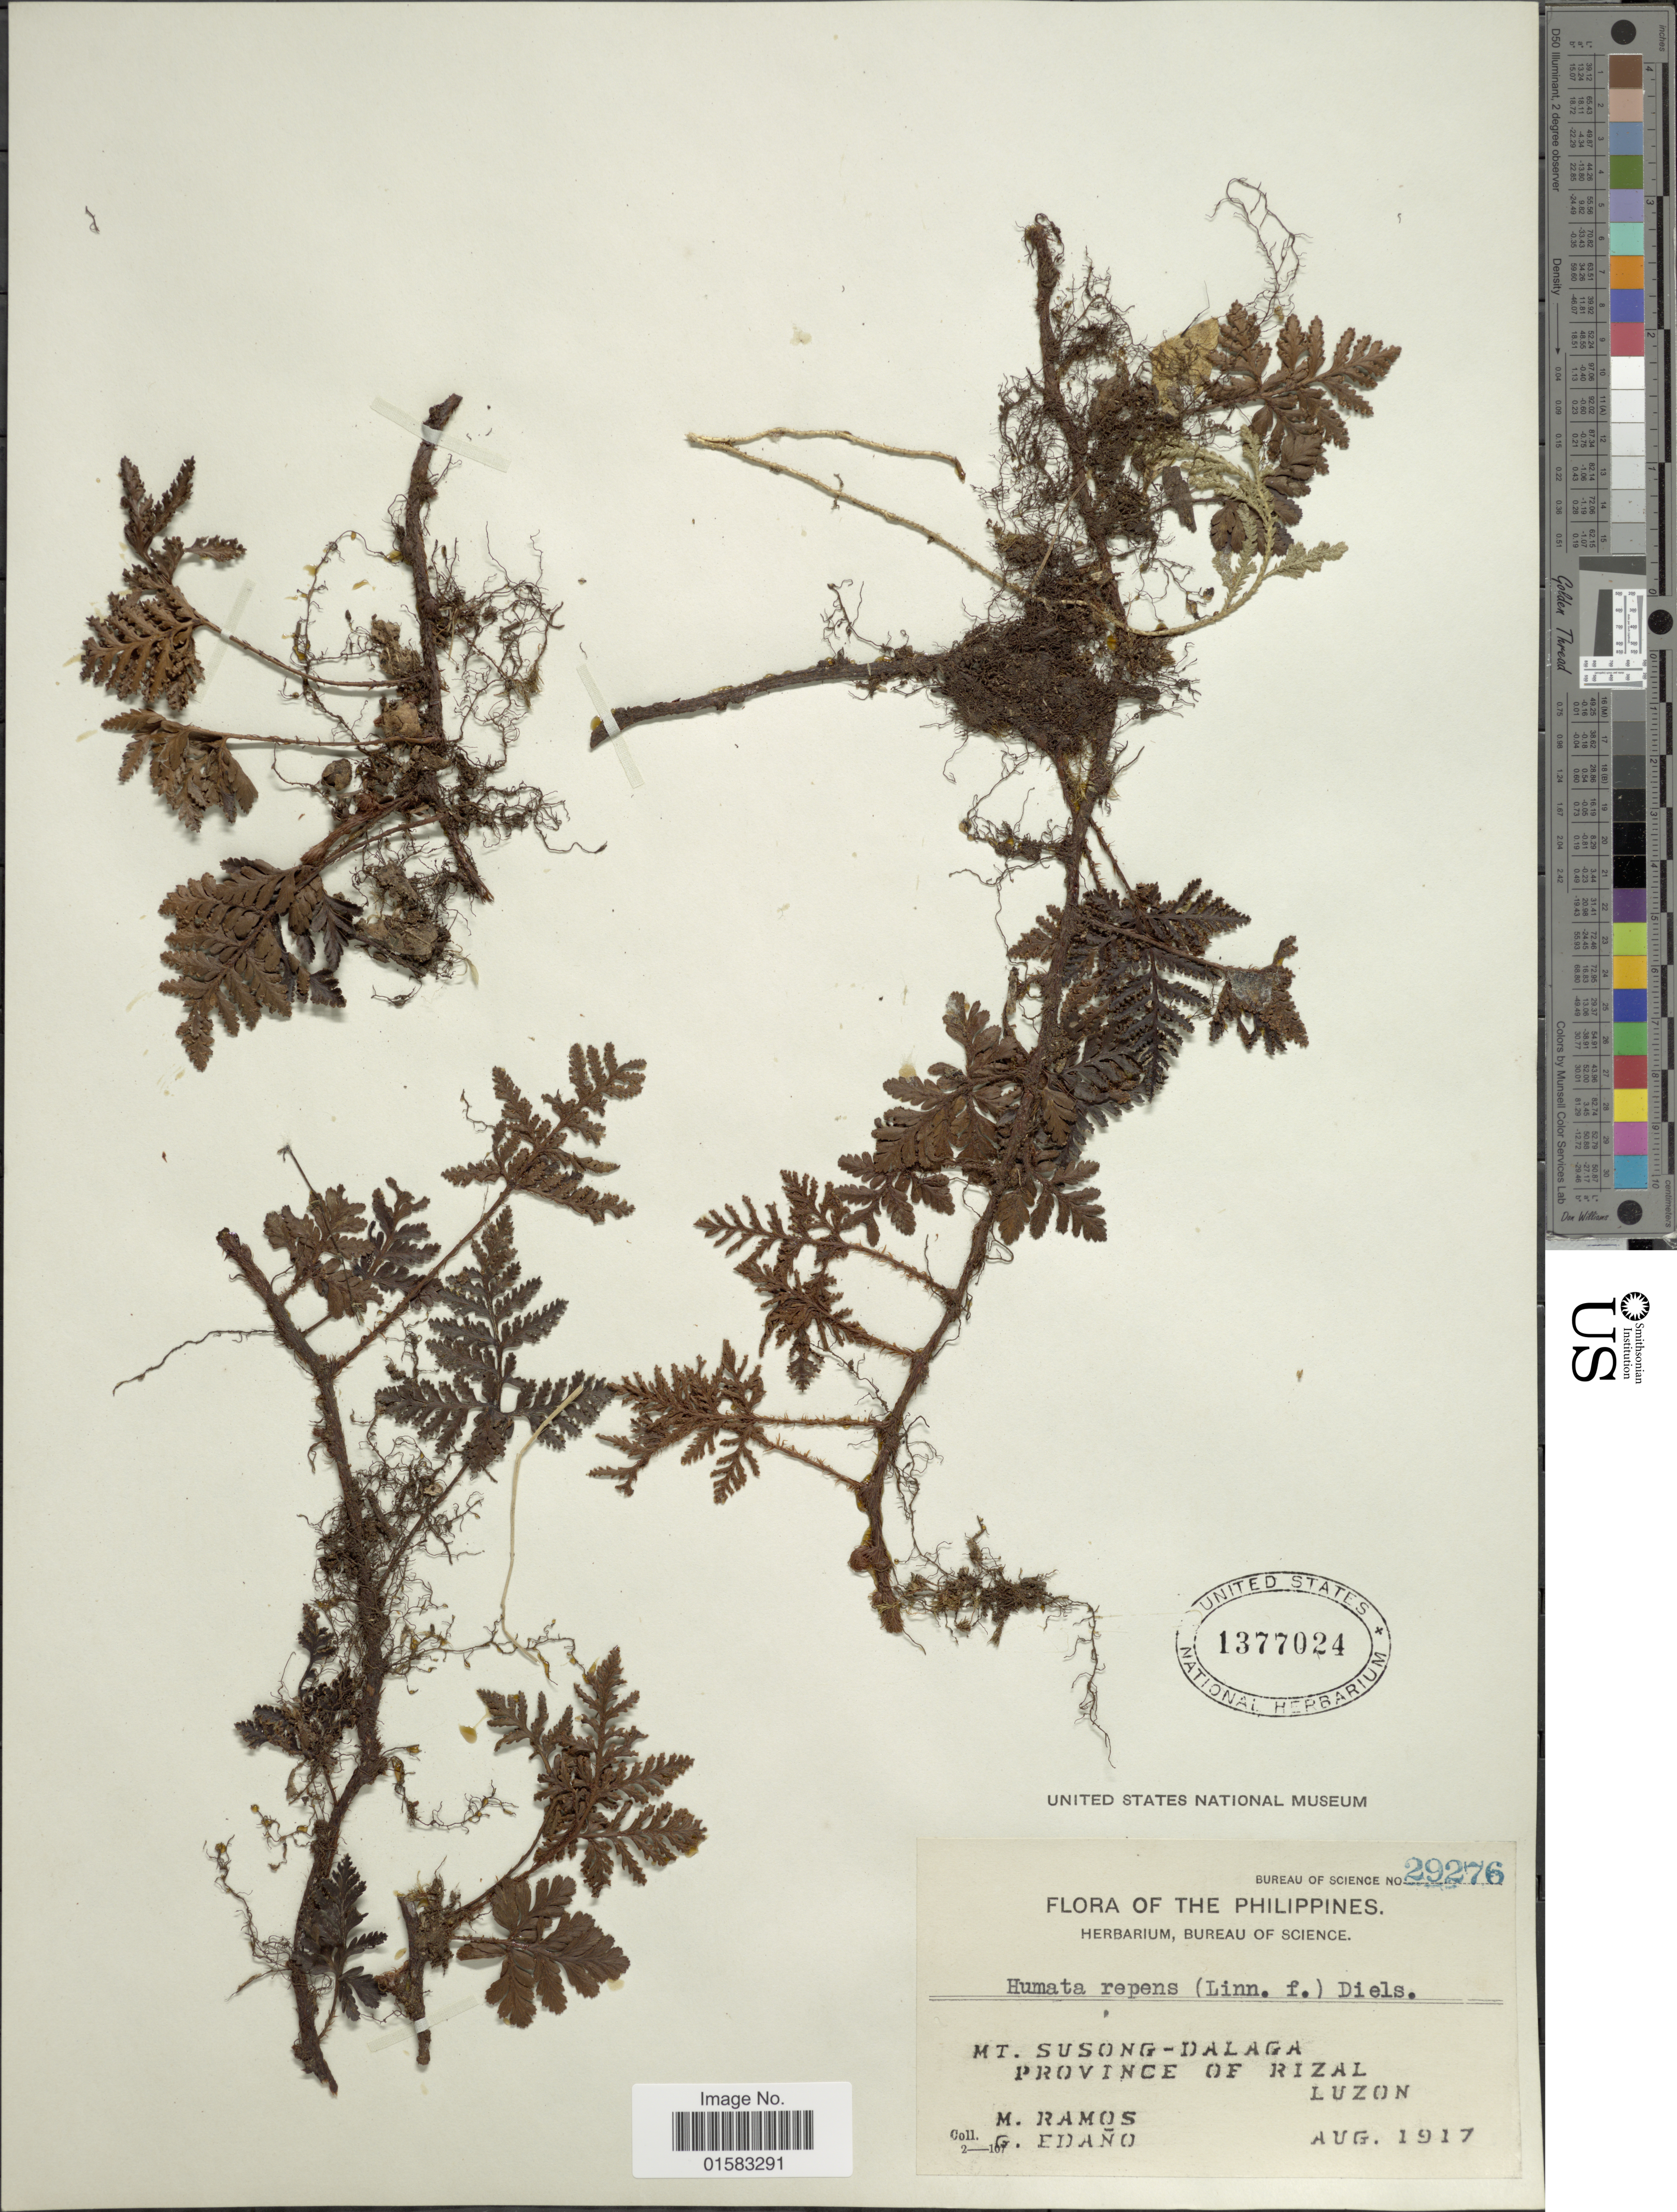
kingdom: Plantae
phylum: Tracheophyta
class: Polypodiopsida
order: Polypodiales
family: Davalliaceae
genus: Davallia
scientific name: Davallia repens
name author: (L. f.) Kuhn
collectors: M. Ramos & G. Edaño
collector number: Bureau of Science 29276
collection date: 1917-08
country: Philippines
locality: Mt. Susong-Dalanga, Province of Rizal, Luzon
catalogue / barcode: US 1377024